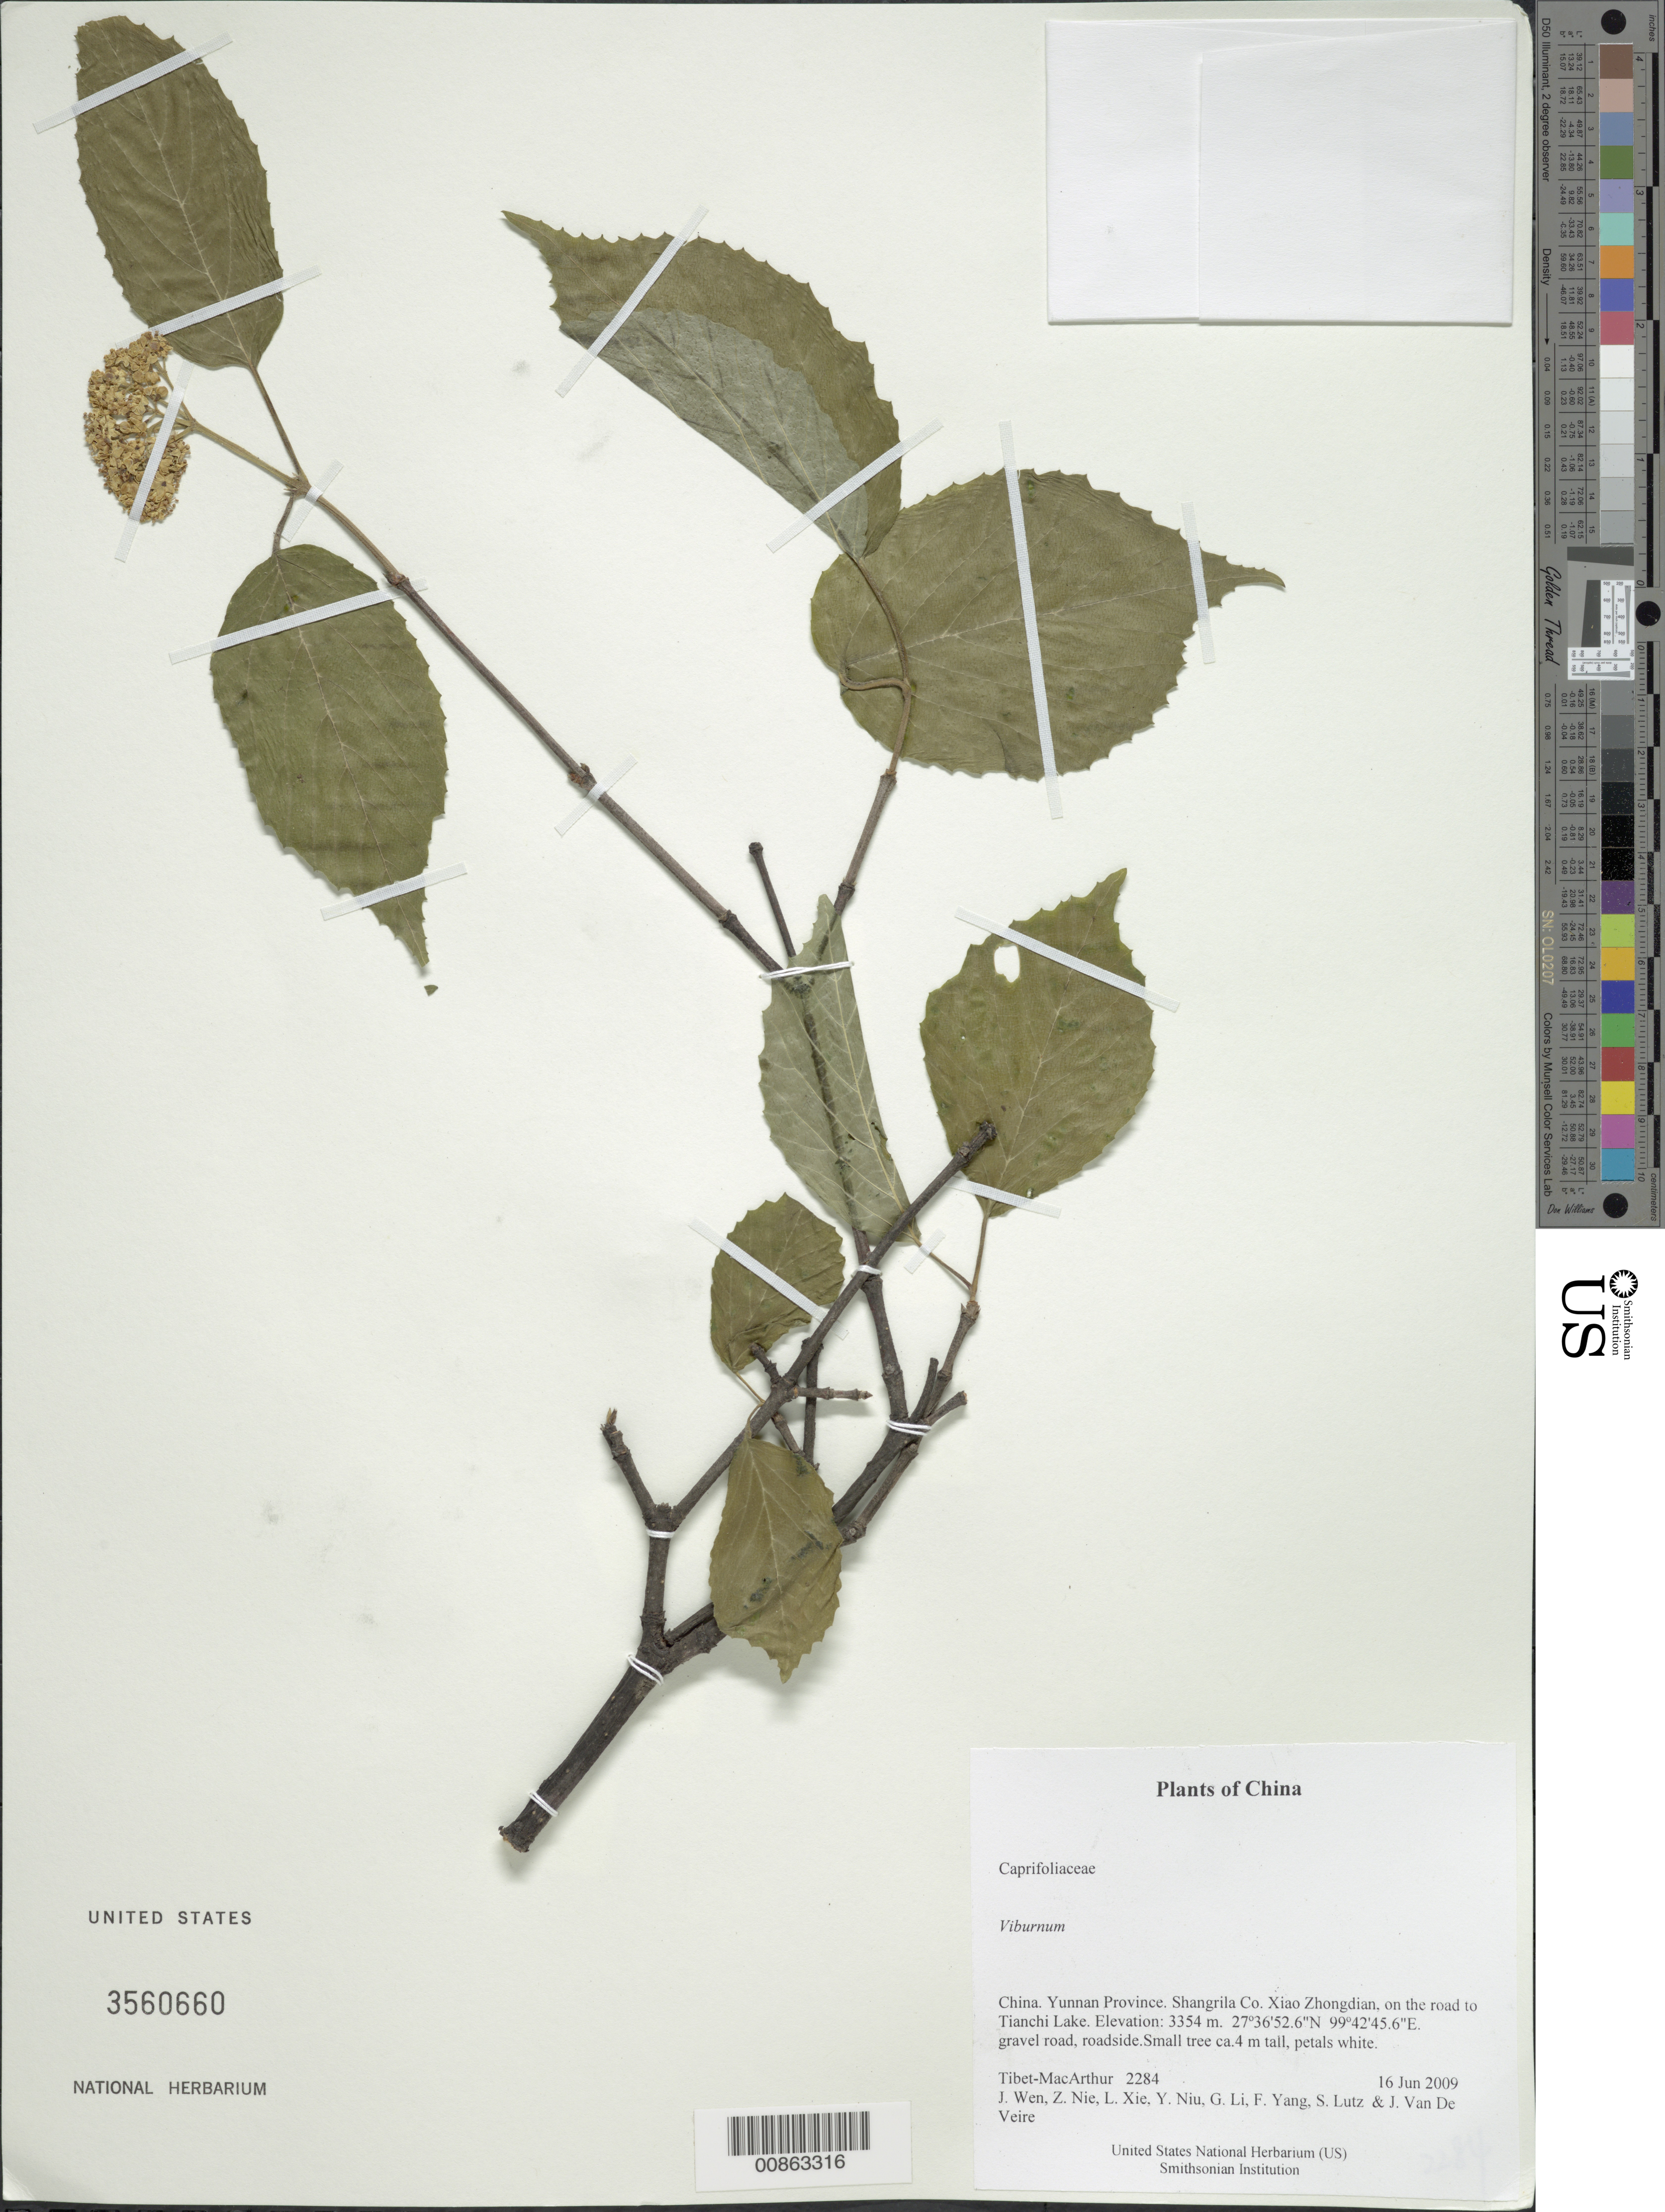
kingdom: Plantae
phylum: Tracheophyta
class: Magnoliopsida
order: Dipsacales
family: Viburnaceae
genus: Viburnum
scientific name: Viburnum sp.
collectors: Tibet-MacArthur, J. Wen, Z. Nie, L. Xie, Y. Niu, G. Li, F. Yang, S. Lutz & J. Van De Veire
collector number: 2284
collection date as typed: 16 Jun 2009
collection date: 2009-06-16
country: China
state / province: Yunnan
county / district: Shangrila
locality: Xiao Zhongdian, on the road to Tianchi Lake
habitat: gravel road, roadside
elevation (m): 3354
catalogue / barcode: US 3560660